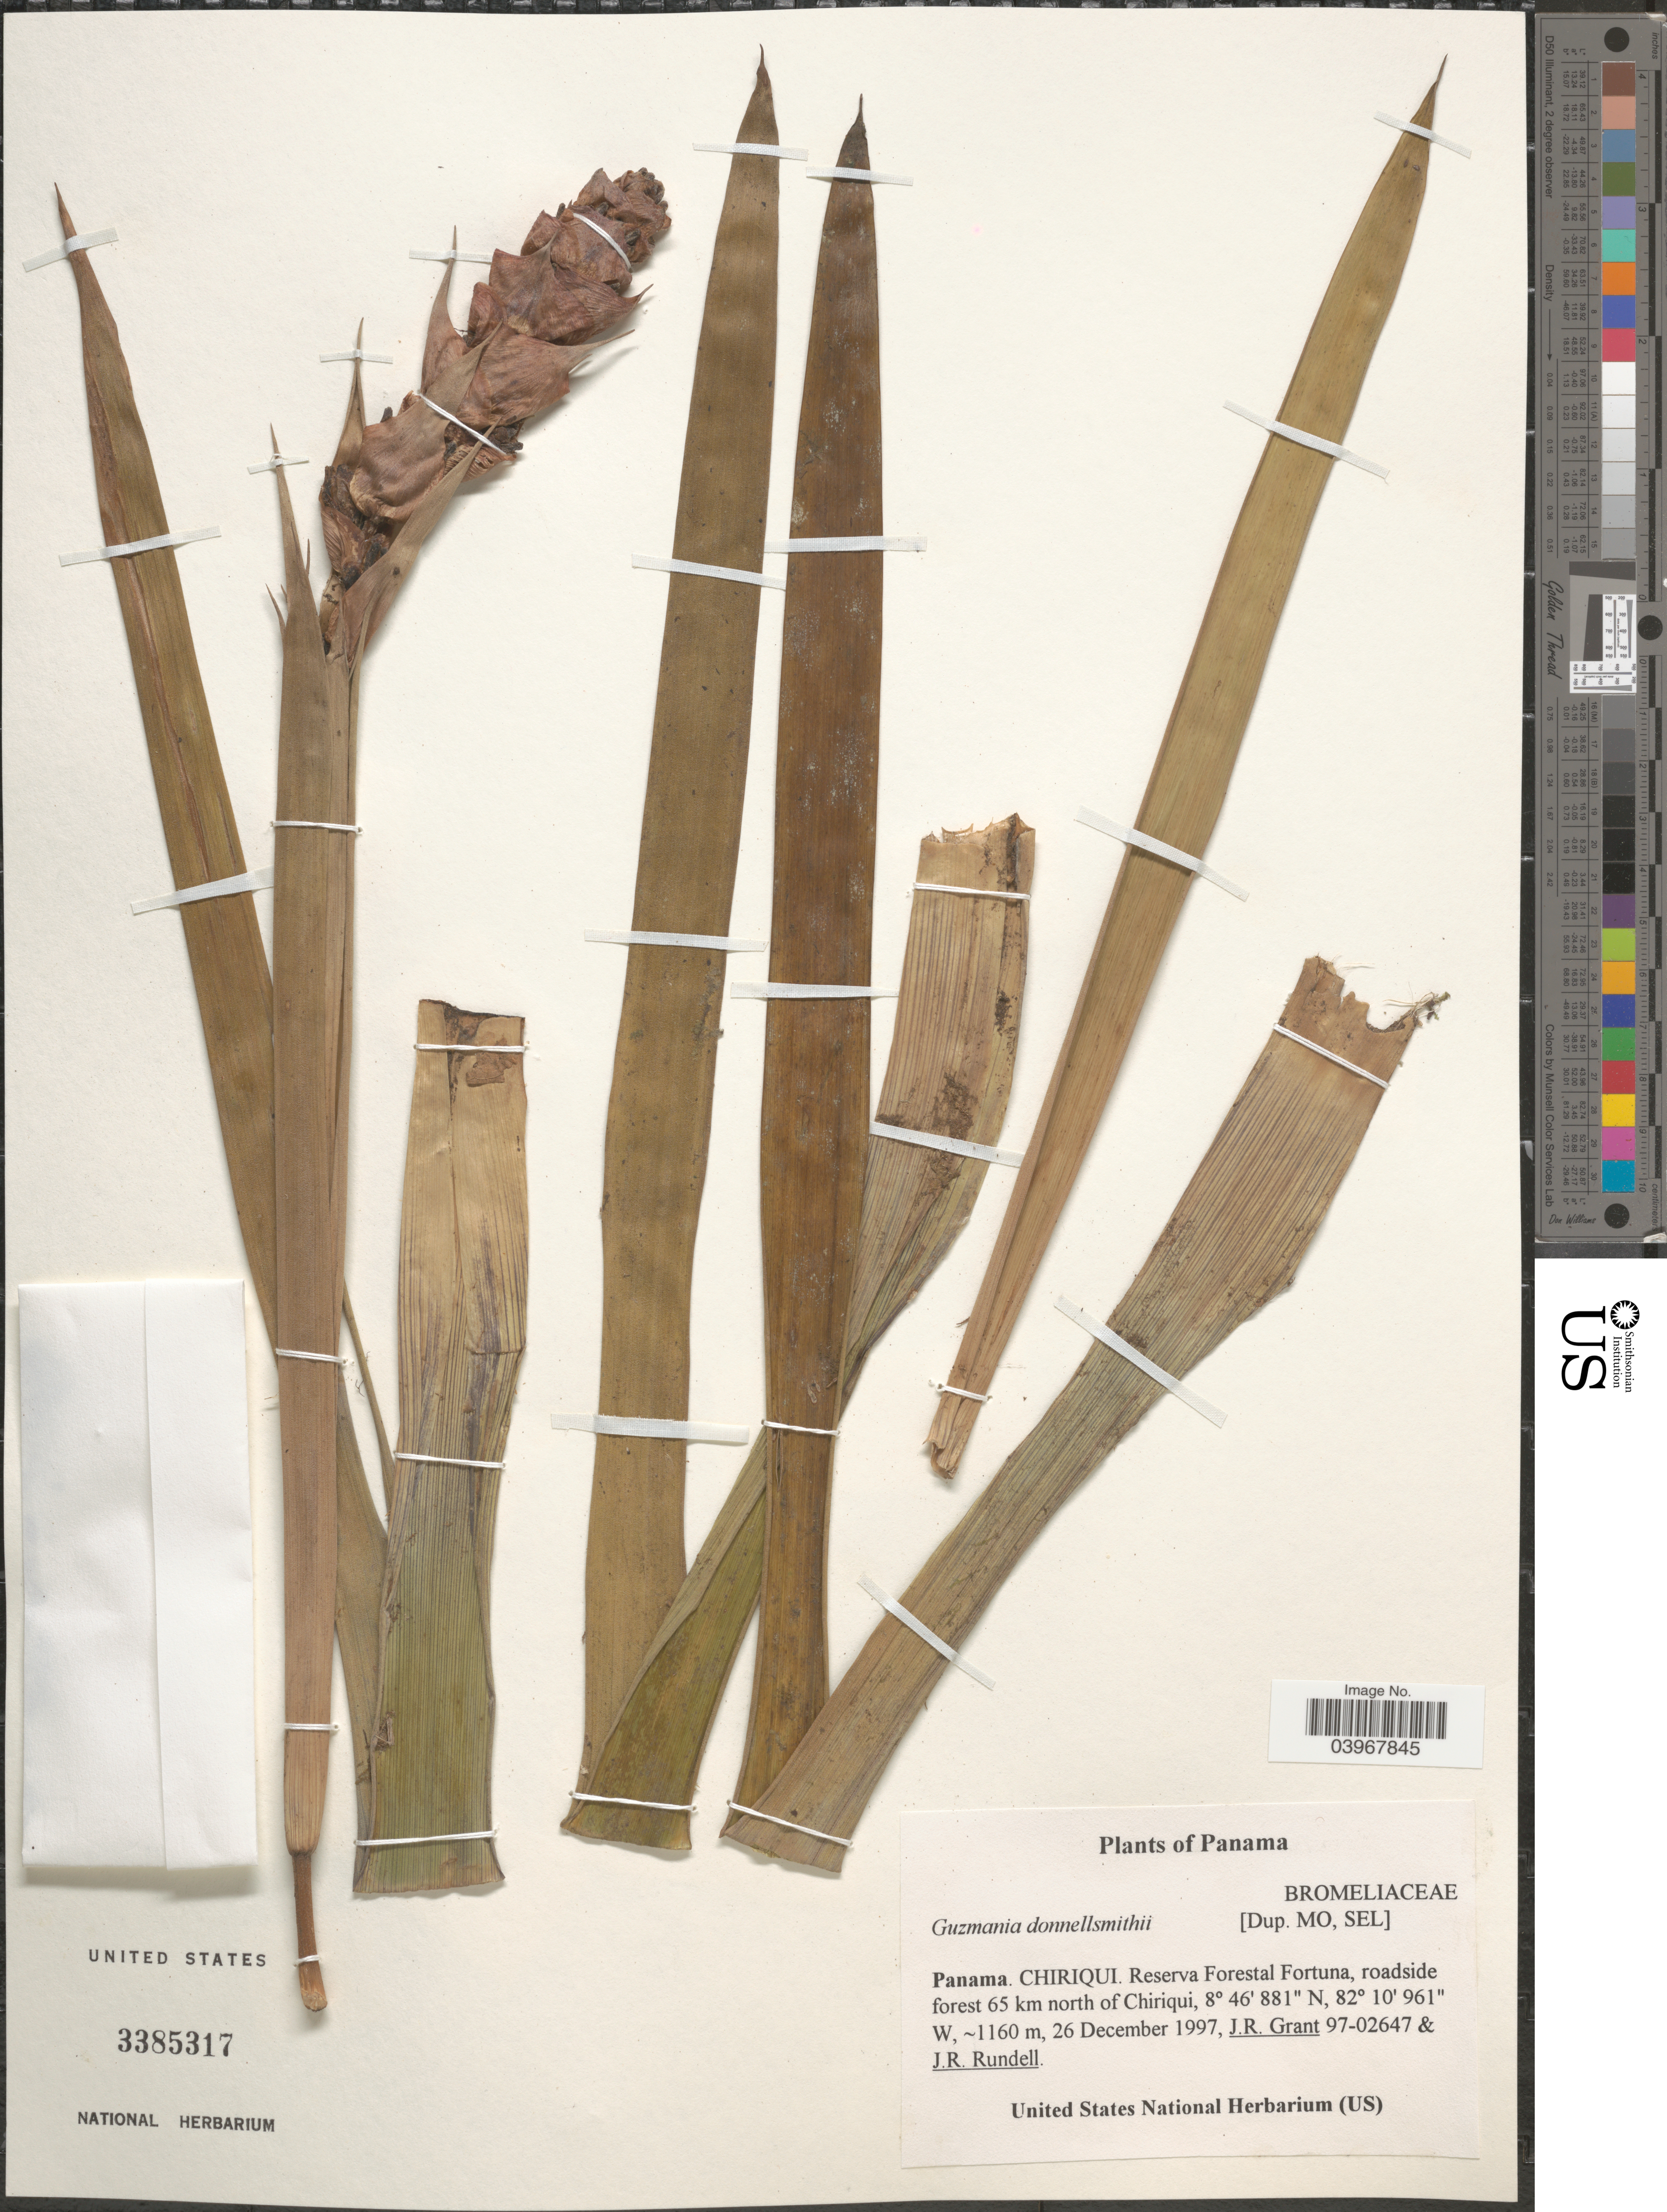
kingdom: Plantae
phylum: Tracheophyta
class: Liliopsida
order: Poales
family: Bromeliaceae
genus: Guzmania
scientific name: Guzmania donnellsmithii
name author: Mez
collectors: J. Grant & J. R. Rundell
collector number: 97-02647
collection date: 1997-12-26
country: Panama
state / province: Chiriqui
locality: Reserva Forestal Fortuna, roadside forest 65 km north of Chiriqui.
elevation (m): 1160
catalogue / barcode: US 3385317